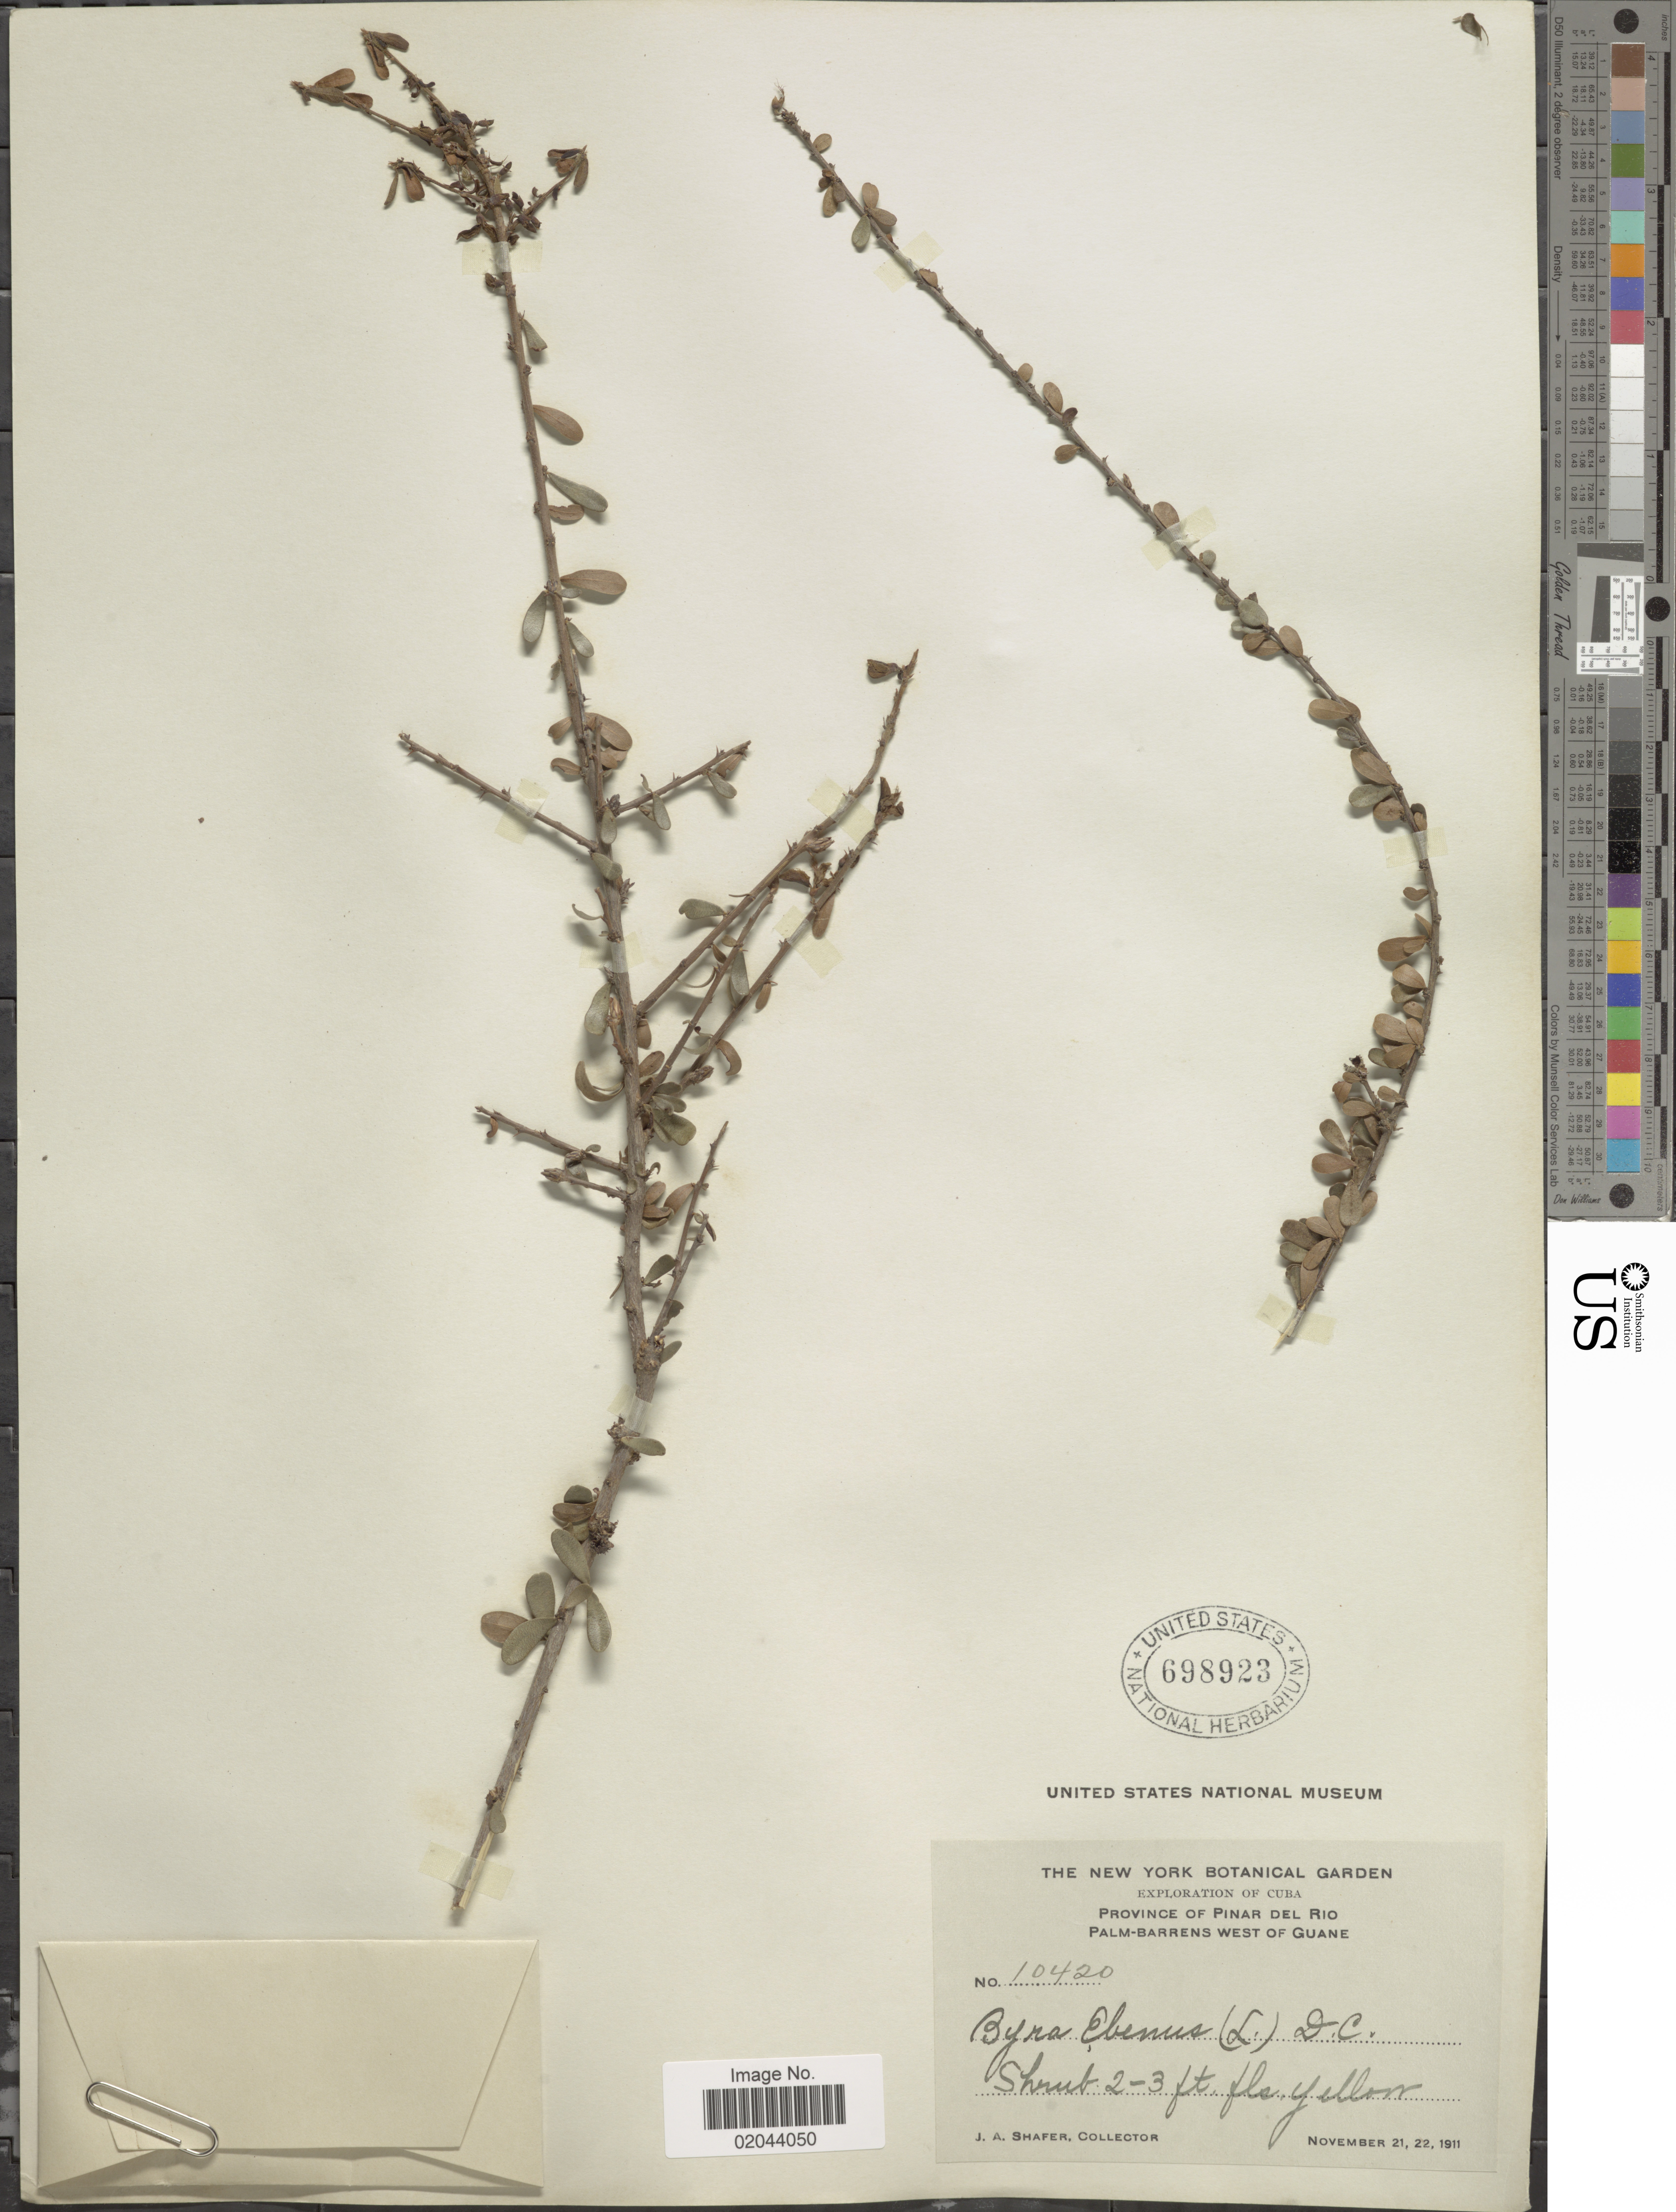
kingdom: Plantae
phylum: Tracheophyta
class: Magnoliopsida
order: Fabales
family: Fabaceae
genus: Brya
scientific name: Brya ebenus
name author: (L.) DC.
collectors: J. A. Shafer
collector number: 10420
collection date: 1911-11-21/1911-11-22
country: Cuba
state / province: Pinar del Río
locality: Palm-Barrens West of Guane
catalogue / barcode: US 698923